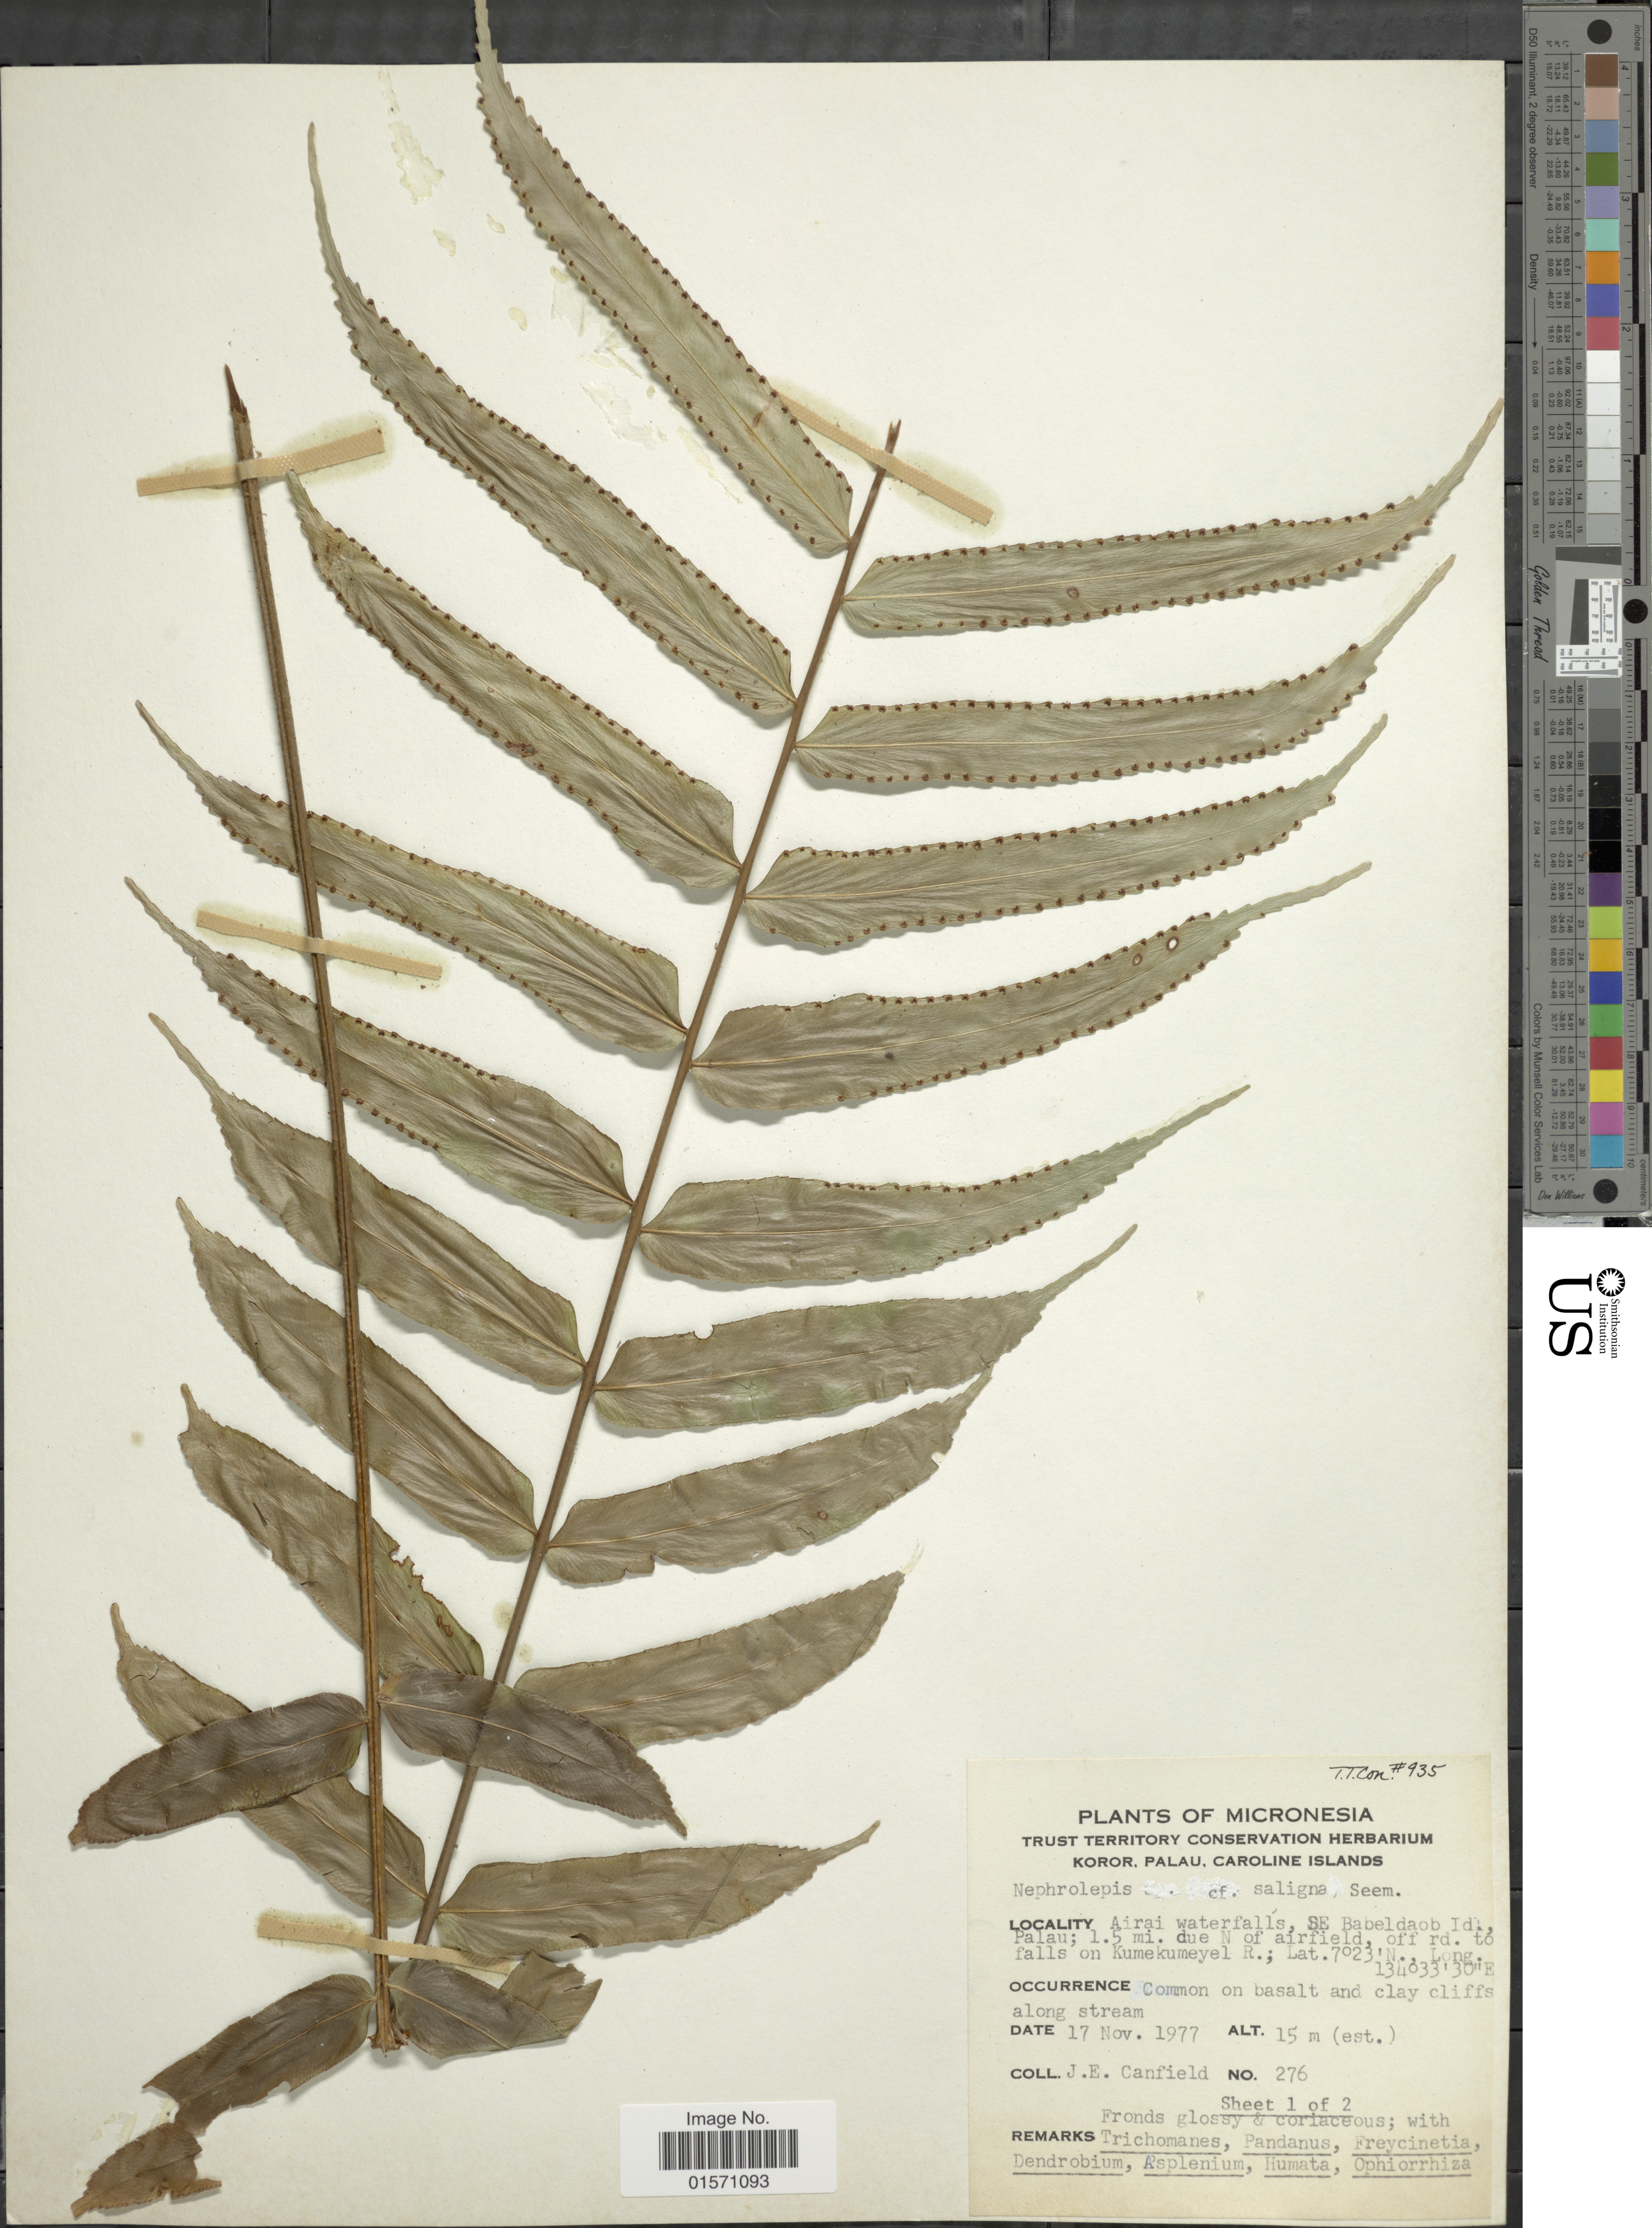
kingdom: Plantae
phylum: Tracheophyta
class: Polypodiopsida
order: Polypodiales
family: Nephrolepidaceae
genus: Nephrolepis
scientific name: Nephrolepis saligna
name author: Cav.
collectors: J. E. Canfield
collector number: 276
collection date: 1977-11-17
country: Palau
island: Babeldaob [Babelthuap]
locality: Micronesia. Airai waterfalls, SE Babeldaob Id. Palau; 1.5 mi. due N of airfield off rd. to falls on Kumekumeyel R.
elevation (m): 15